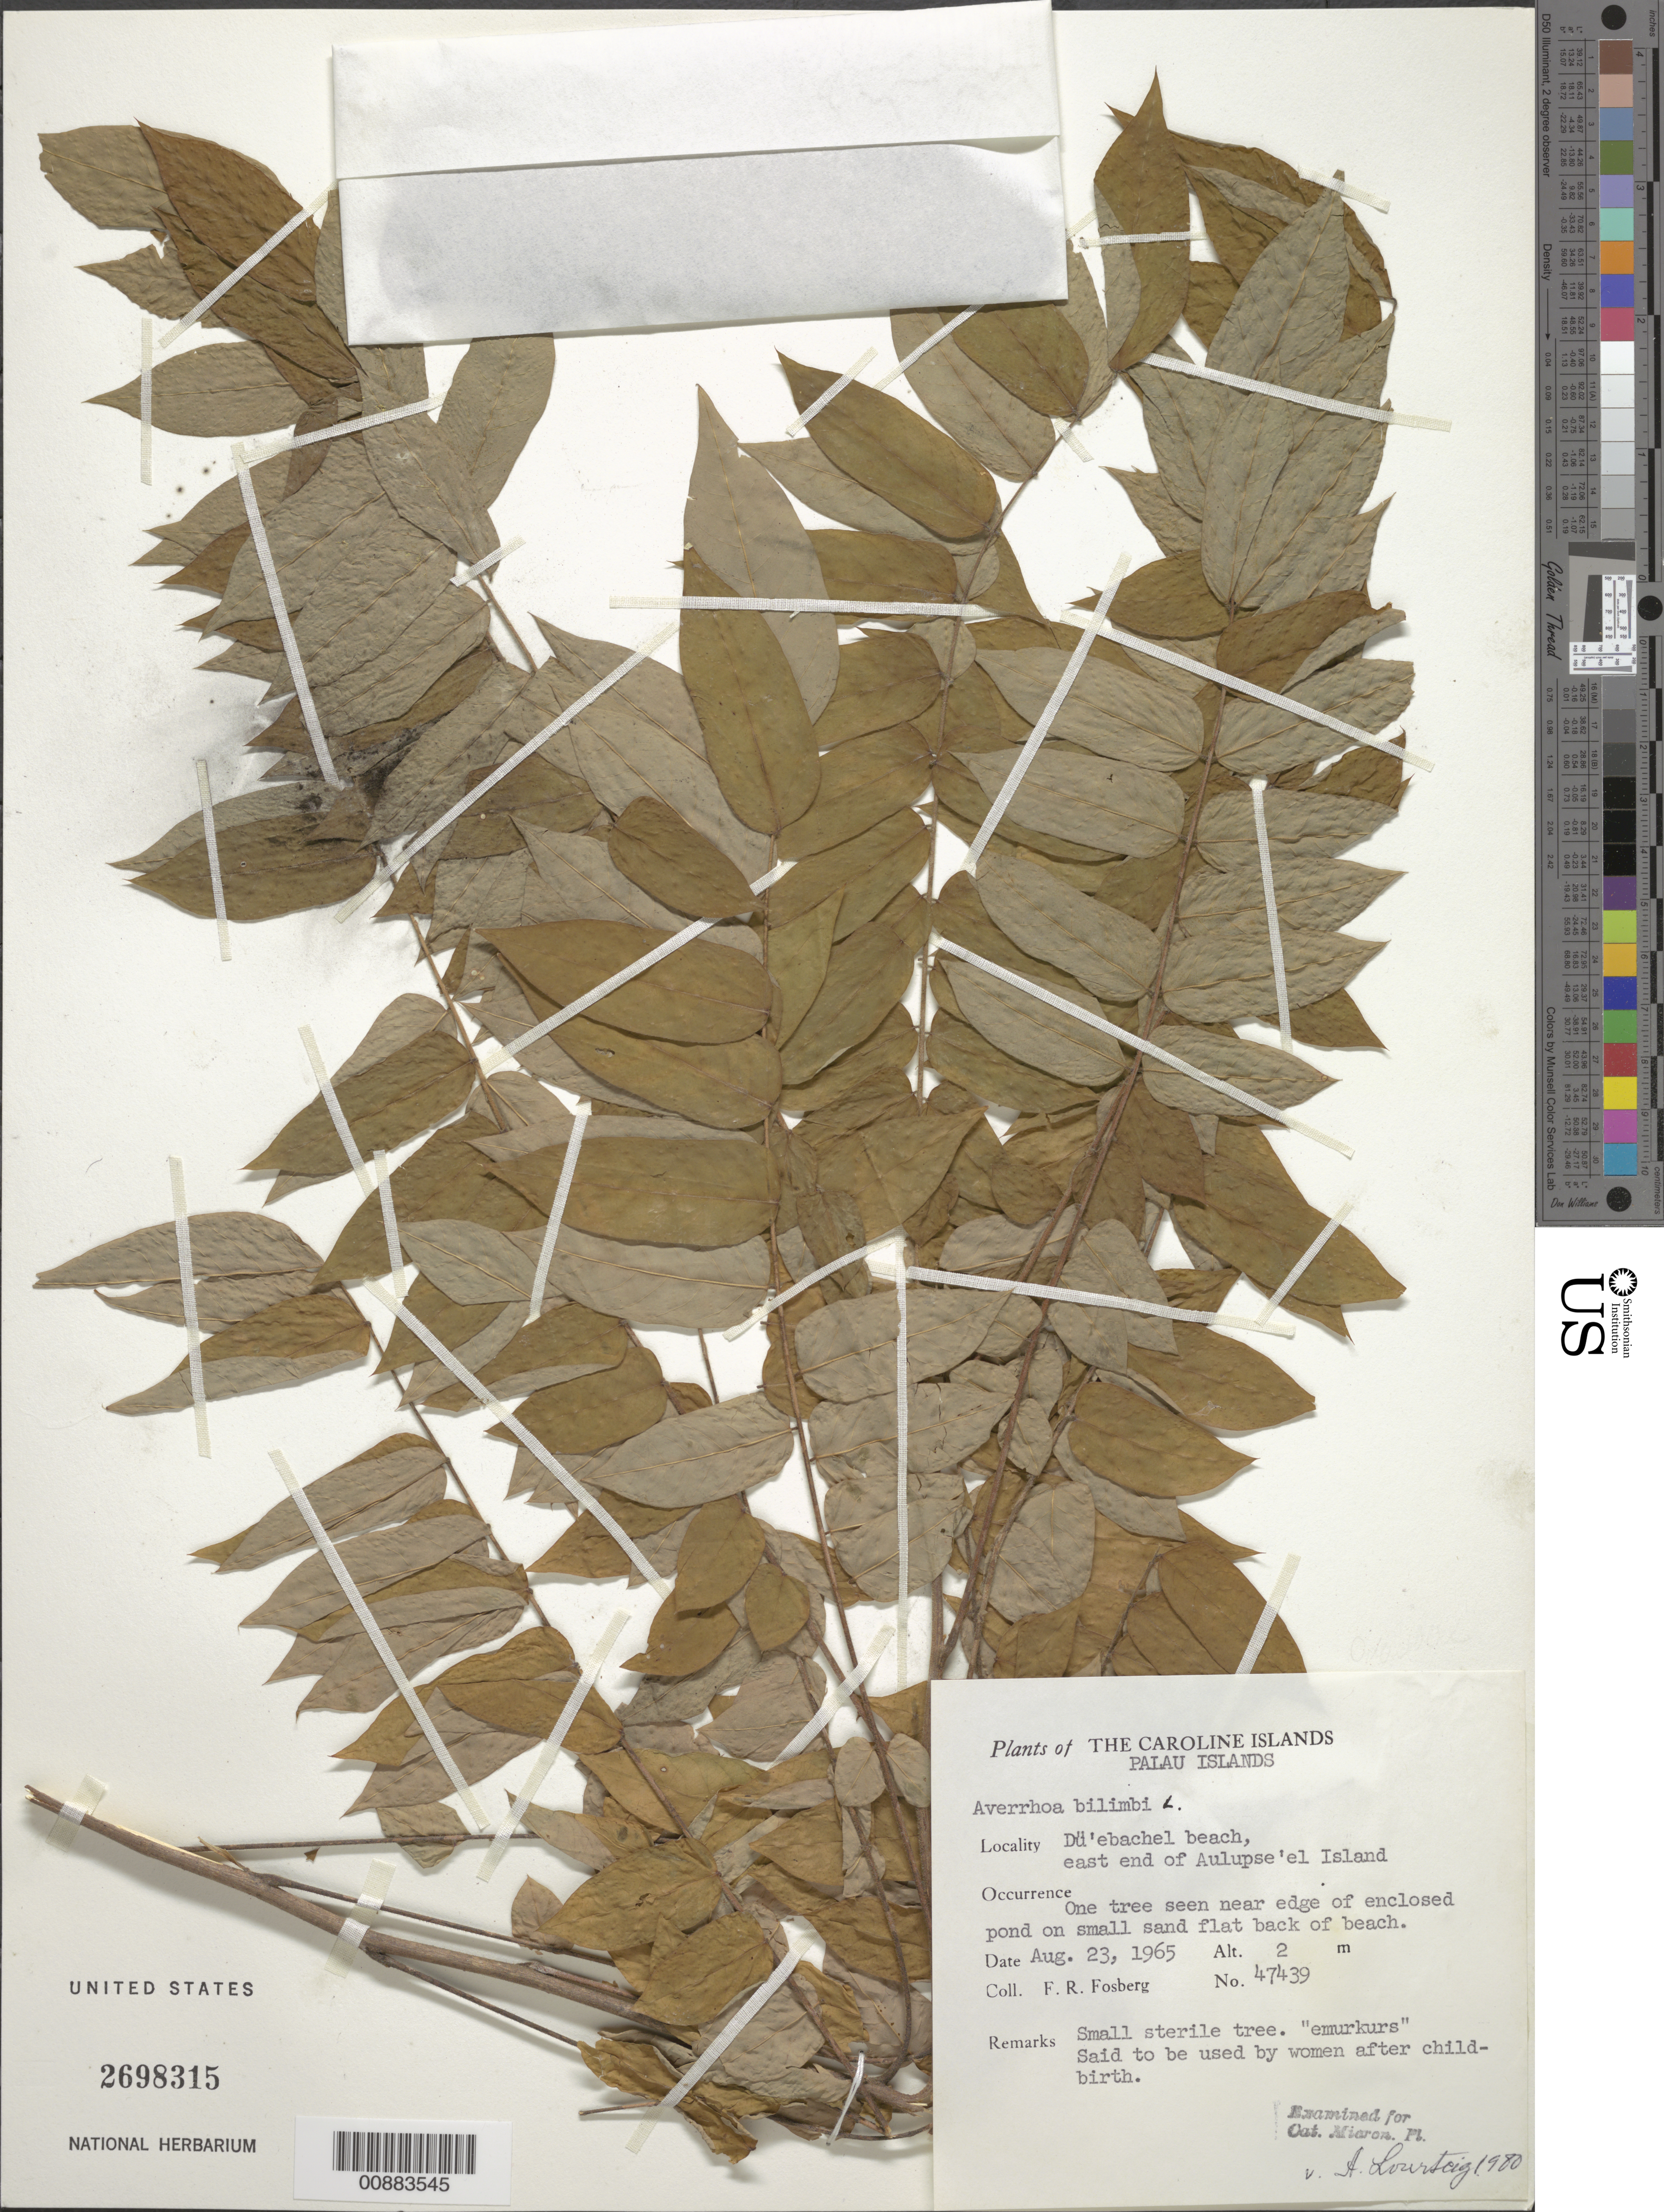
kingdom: Plantae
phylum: Tracheophyta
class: Magnoliopsida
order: Oxalidales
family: Oxalidaceae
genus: Averrhoa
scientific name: Averrhoa bilimbi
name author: L.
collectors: F. R. Fosberg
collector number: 47439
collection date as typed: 23 Aug 1965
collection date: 1965-08-23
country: Palau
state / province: Koror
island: Ulebsechel [Aulugtagel]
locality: Aulupse'el I. [= Ulebsechel [Auluptagel] I. ?]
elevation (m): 2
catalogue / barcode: US 2698315